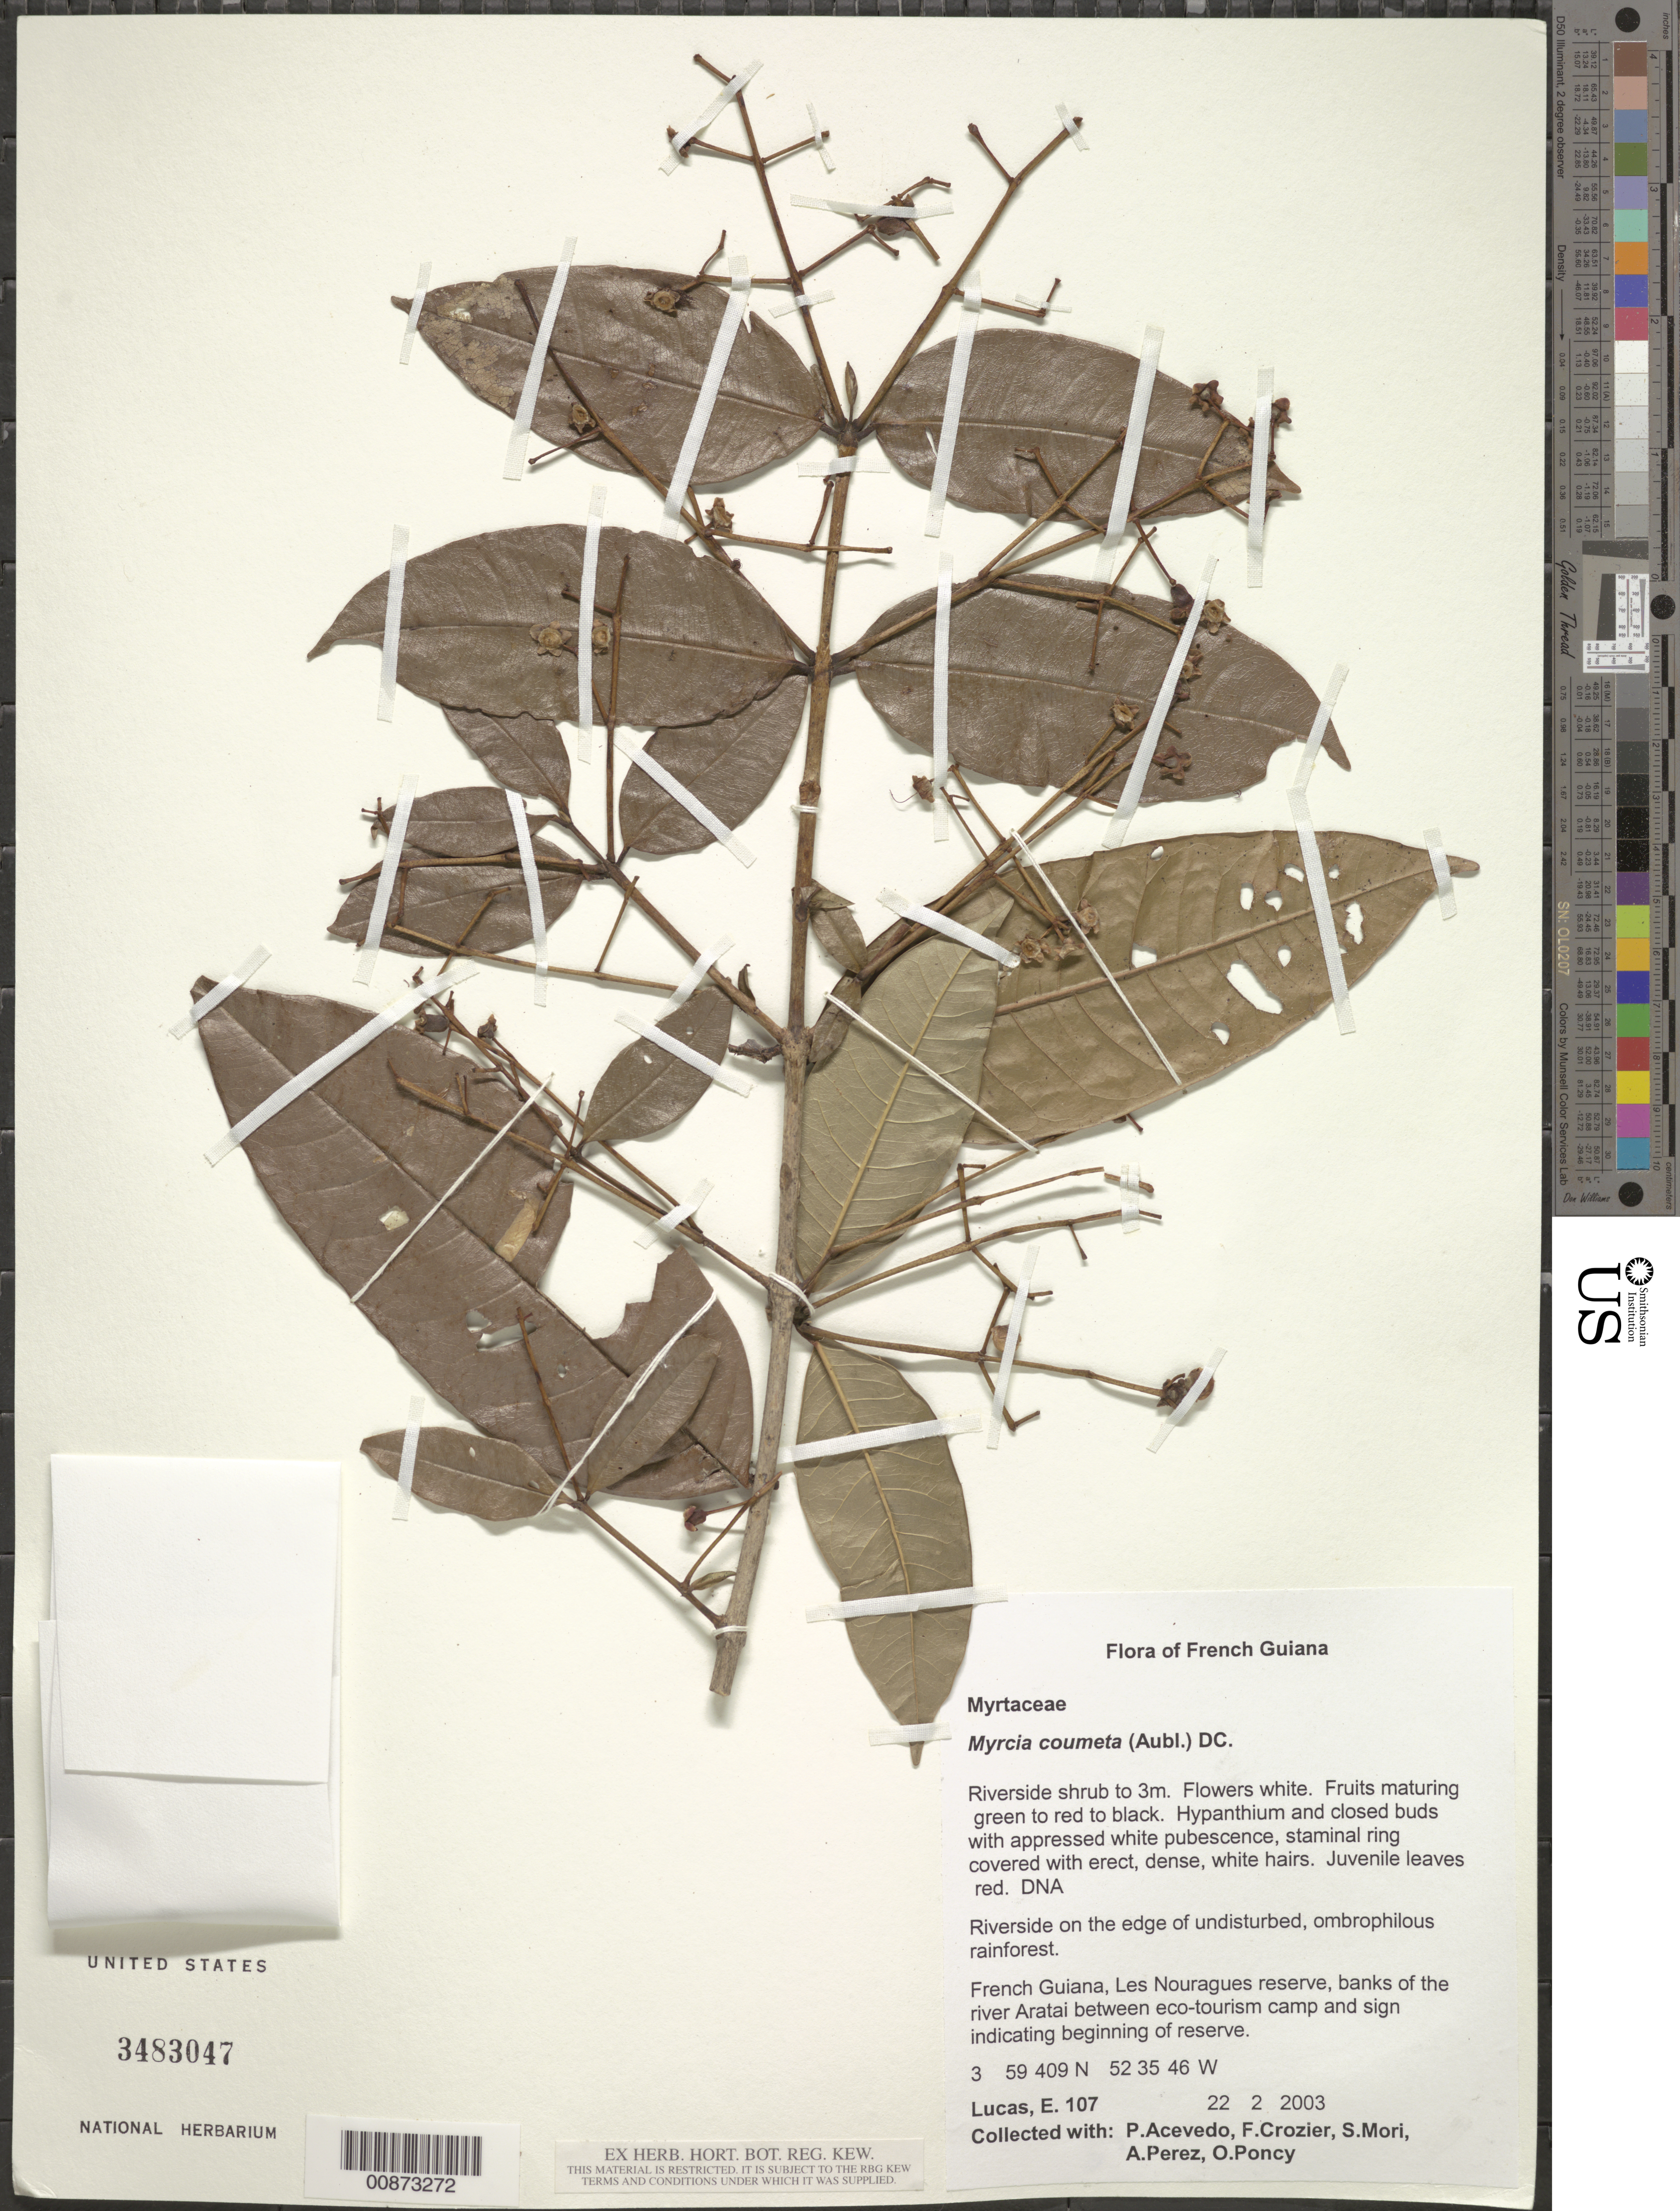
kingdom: Plantae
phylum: Tracheophyta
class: Magnoliopsida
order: Myrtales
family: Myrtaceae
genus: Myrcia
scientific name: Myrcia coumete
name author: (Aubl.) DC.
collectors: E. Lucas, P. Acevedo-Rodr., F. Crozier, S. Mori, A. Perez & O. Poncy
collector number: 107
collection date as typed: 22-Feb-03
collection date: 2003-02-22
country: French Guiana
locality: Les Nouragues Reserve, Aratai R.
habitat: Riverside on the edge of undisturbed, ombrophilous rainforest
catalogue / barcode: US 3483047